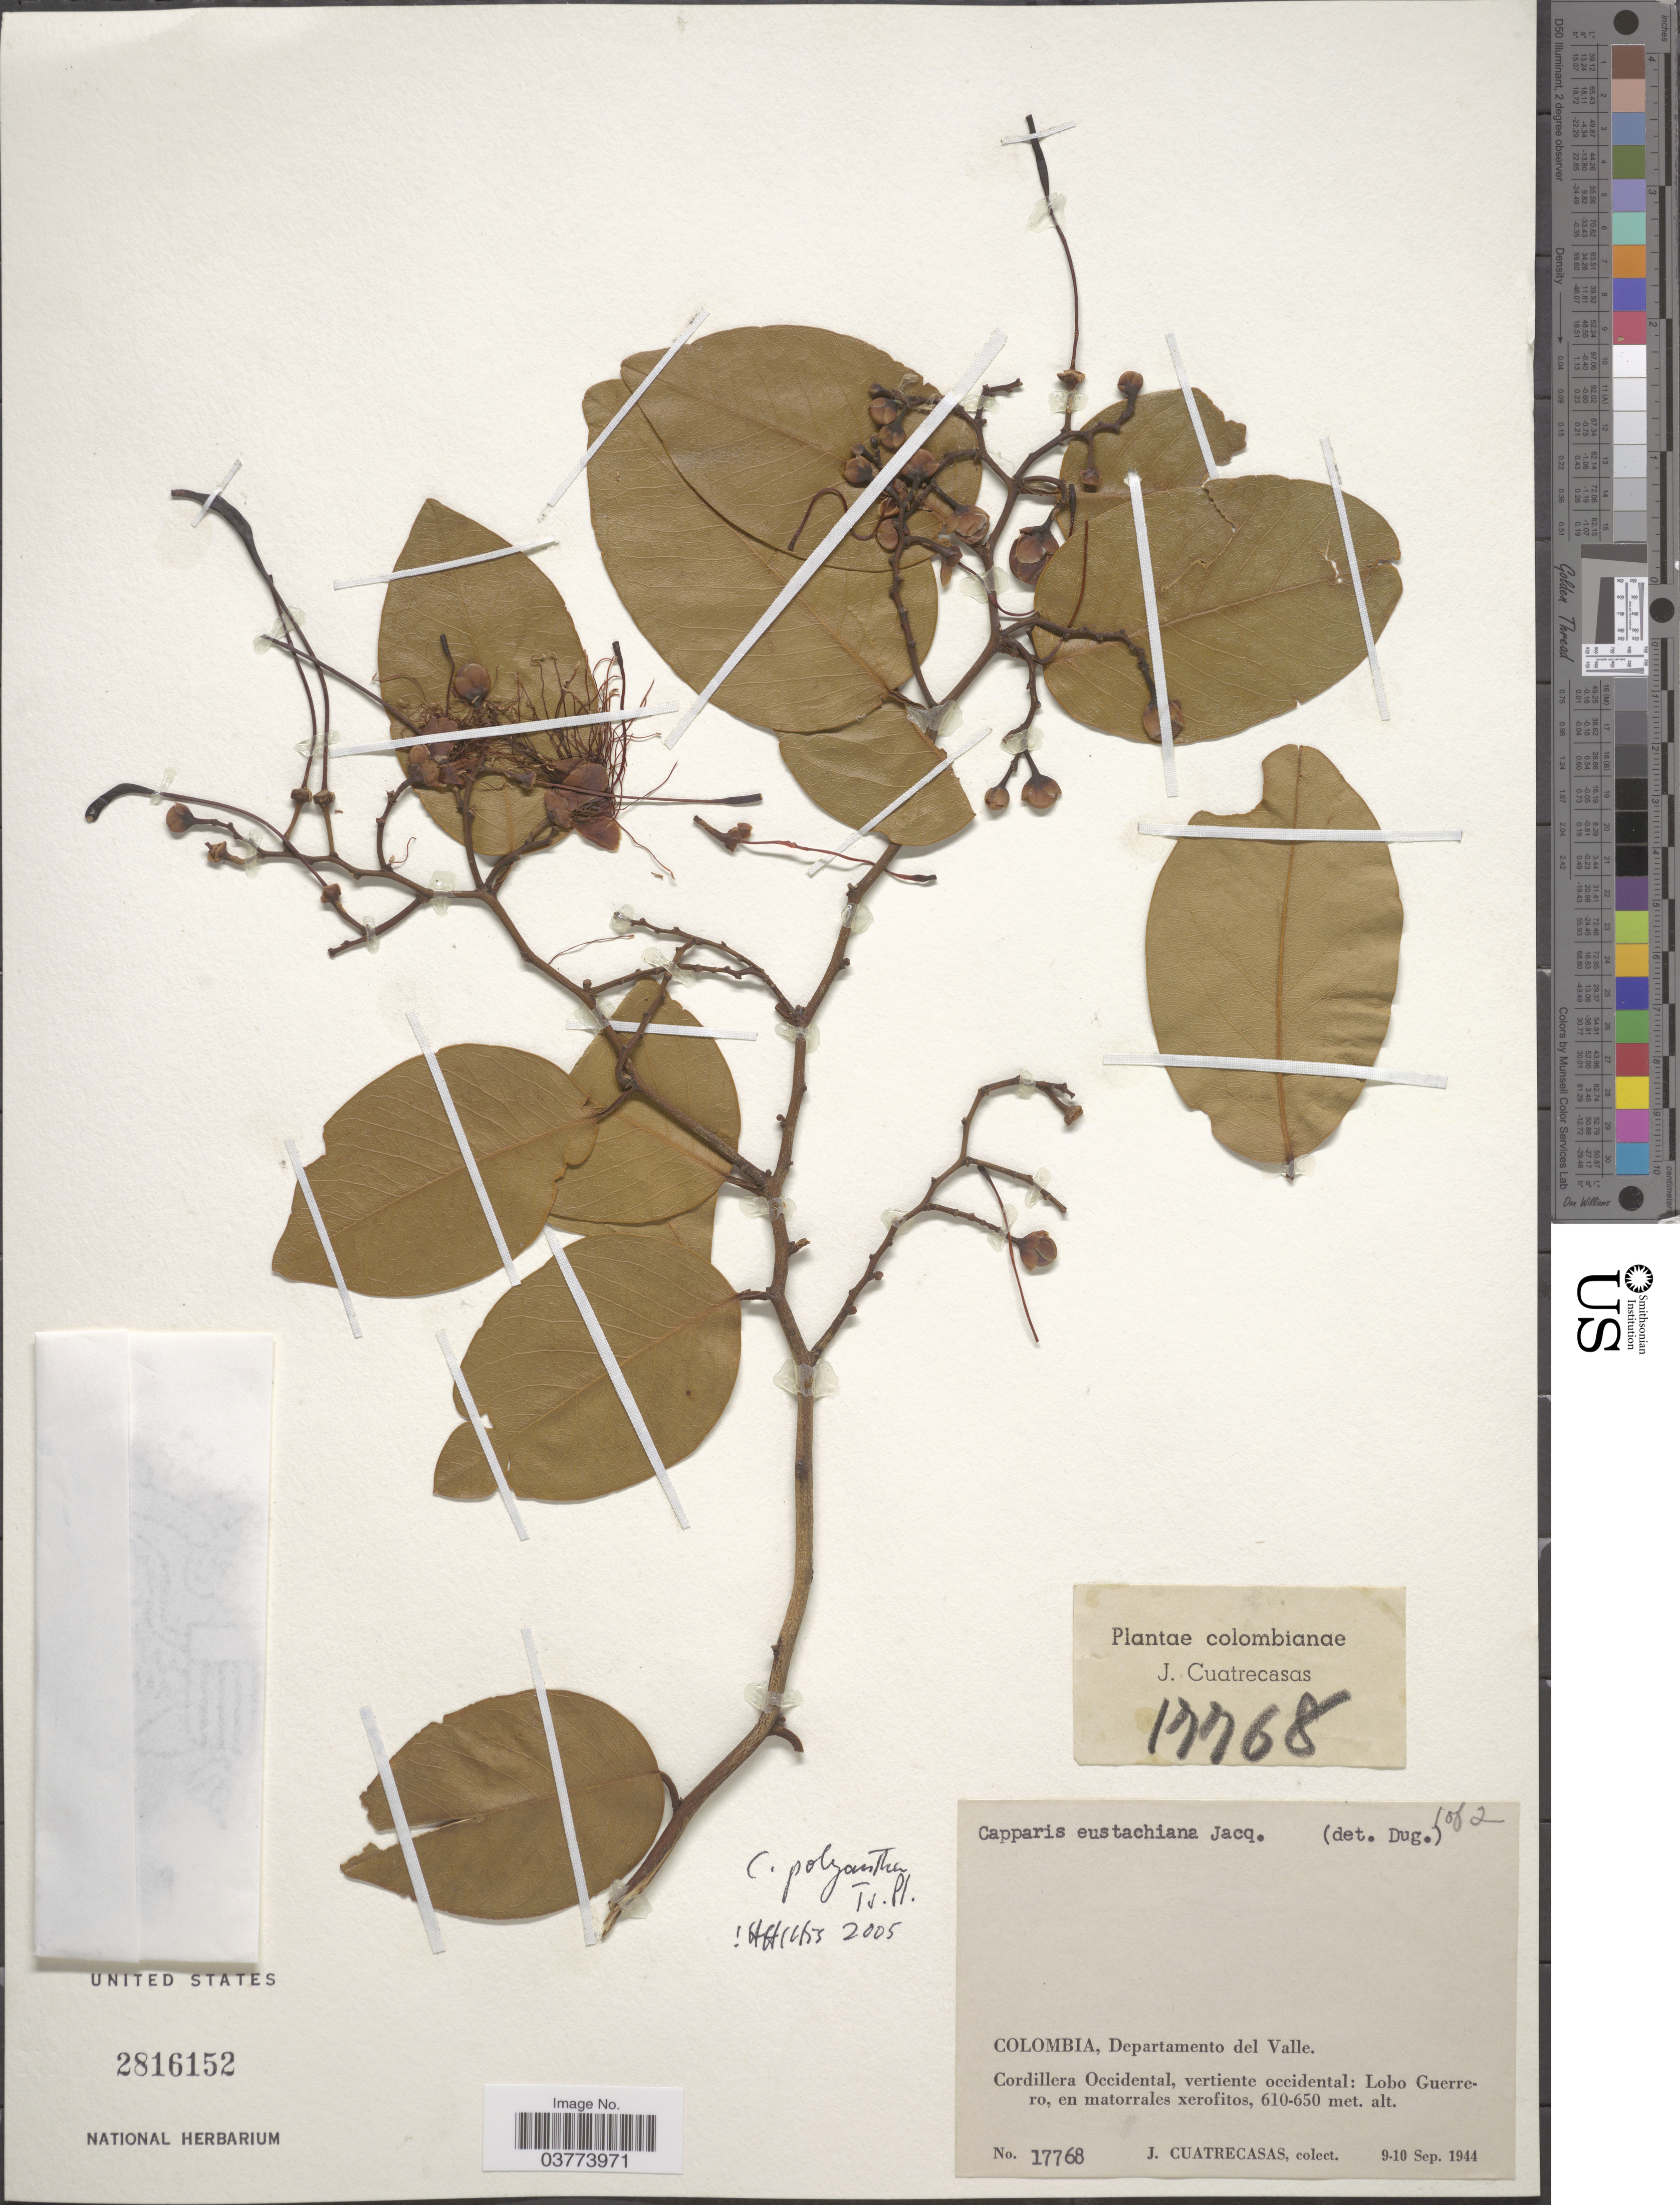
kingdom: Plantae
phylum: Tracheophyta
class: Magnoliopsida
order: Brassicales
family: Capparaceae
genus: Cynophalla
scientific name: Cynophalla polyantha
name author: (Triana & Planch.) Cornejo & Iltis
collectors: J. Cuatrecasas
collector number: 17768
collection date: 1944-09-09/1944-09-10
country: Colombia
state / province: Valle del Cauca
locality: Departamento del Valle. Cordillera Occidental, vertiente occidental: Lobo Guerrero, en matorrales xerofitos.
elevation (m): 610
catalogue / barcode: US 2816152